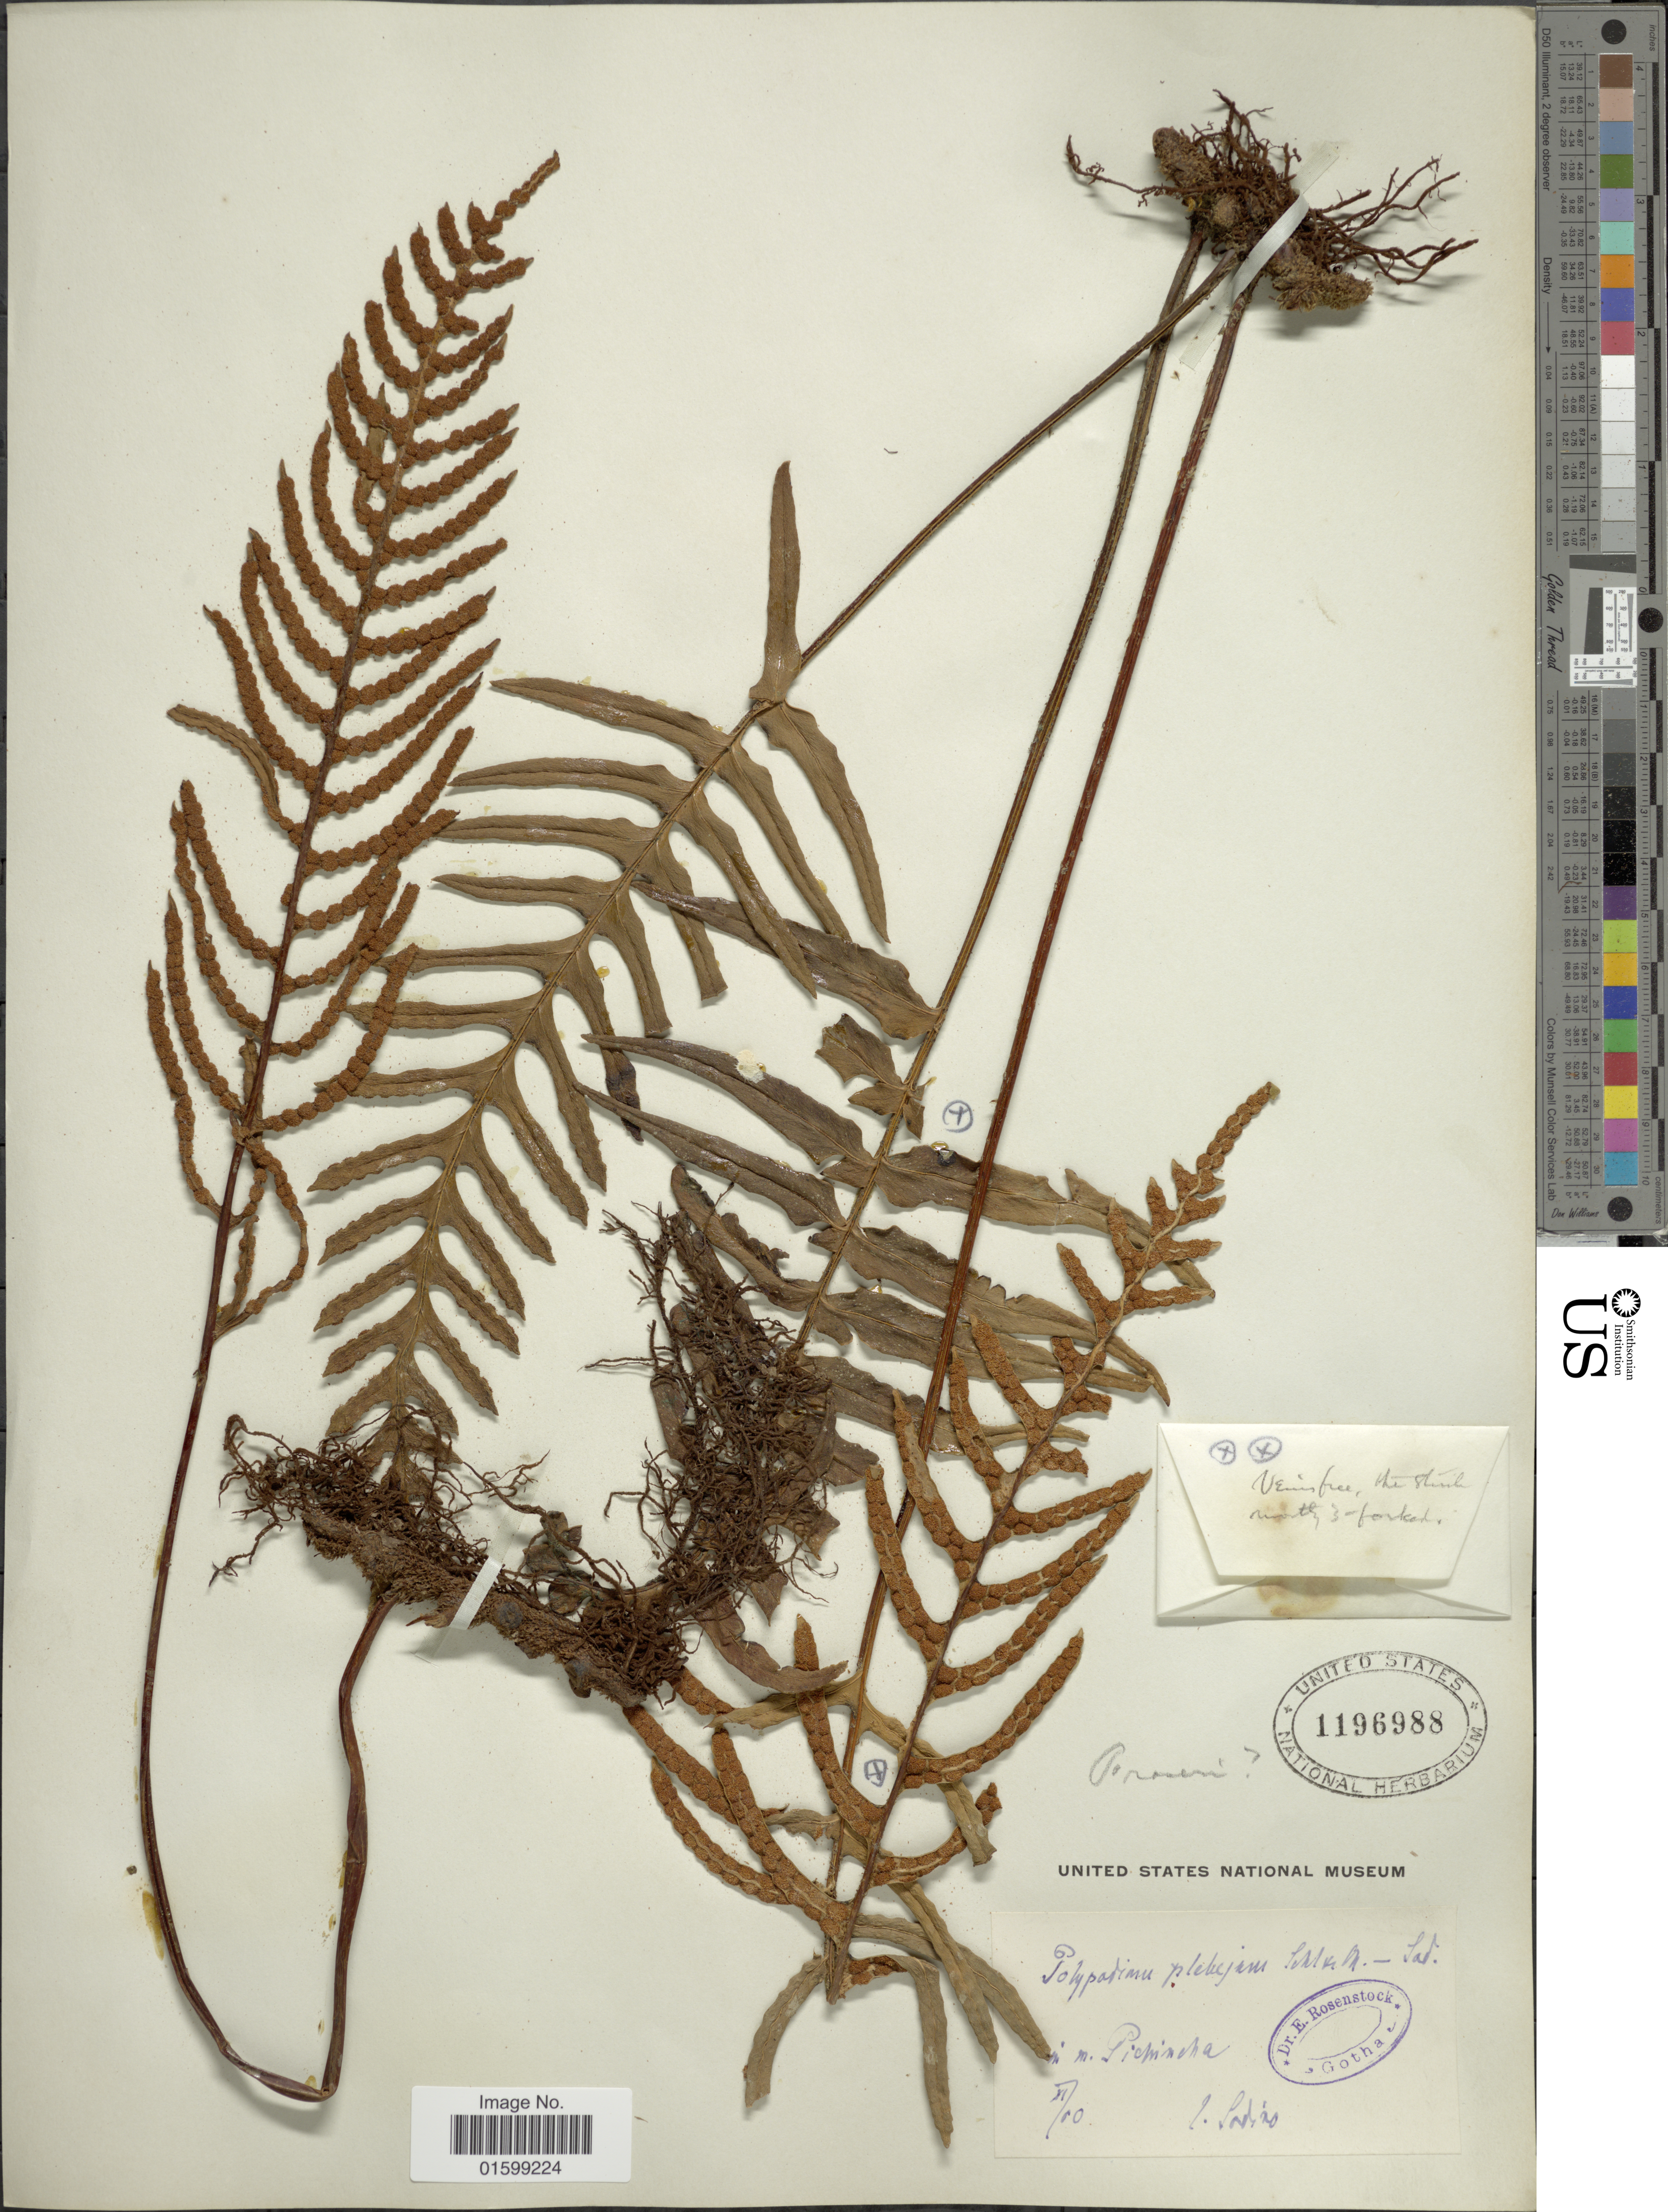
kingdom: Plantae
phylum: Tracheophyta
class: Polypodiopsida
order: Polypodiales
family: Polypodiaceae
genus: Pleopeltis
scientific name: Pleopeltis fraseri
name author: (Kuhn) A.R. Sm.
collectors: Sodiro, --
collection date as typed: Transcribed d/m/y: /11/60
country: Ecuador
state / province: Pichincha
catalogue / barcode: US 1196988